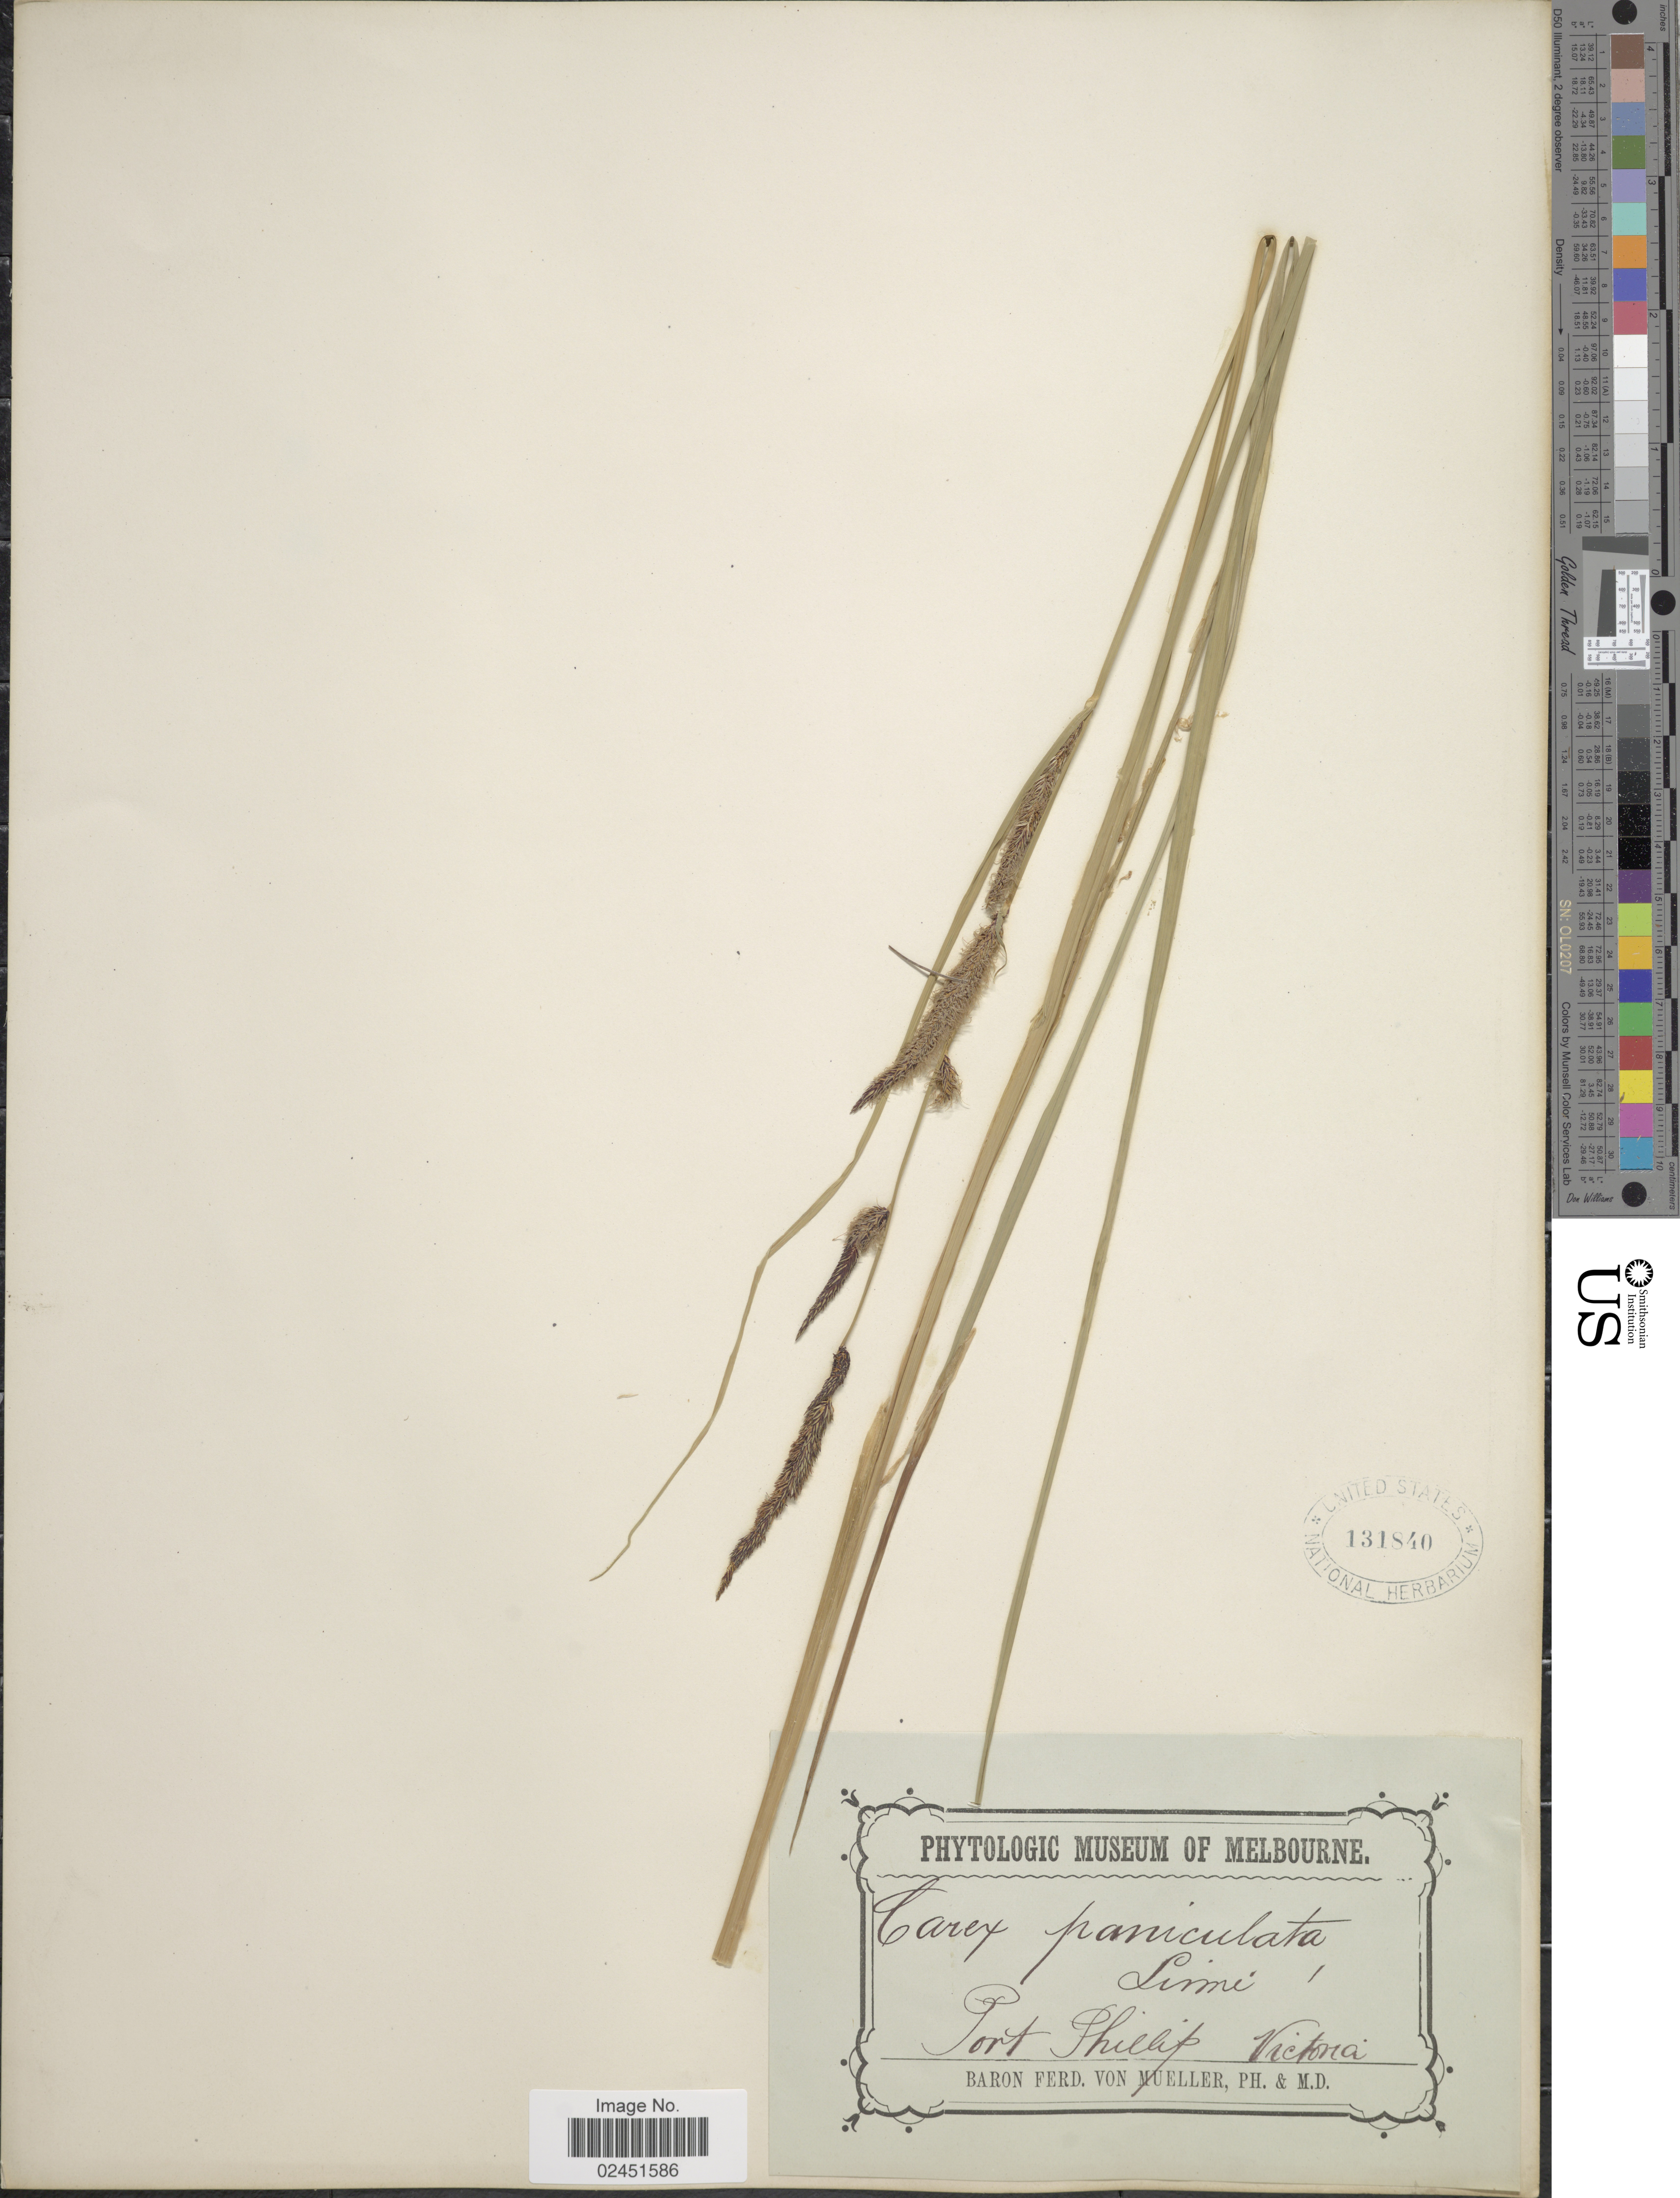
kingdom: Plantae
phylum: Tracheophyta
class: Liliopsida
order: Poales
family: Cyperaceae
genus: Carex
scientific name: Carex paniculata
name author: L.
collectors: F. Mueller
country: Australia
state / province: Victoria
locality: Port Phillip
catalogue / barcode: US 131840